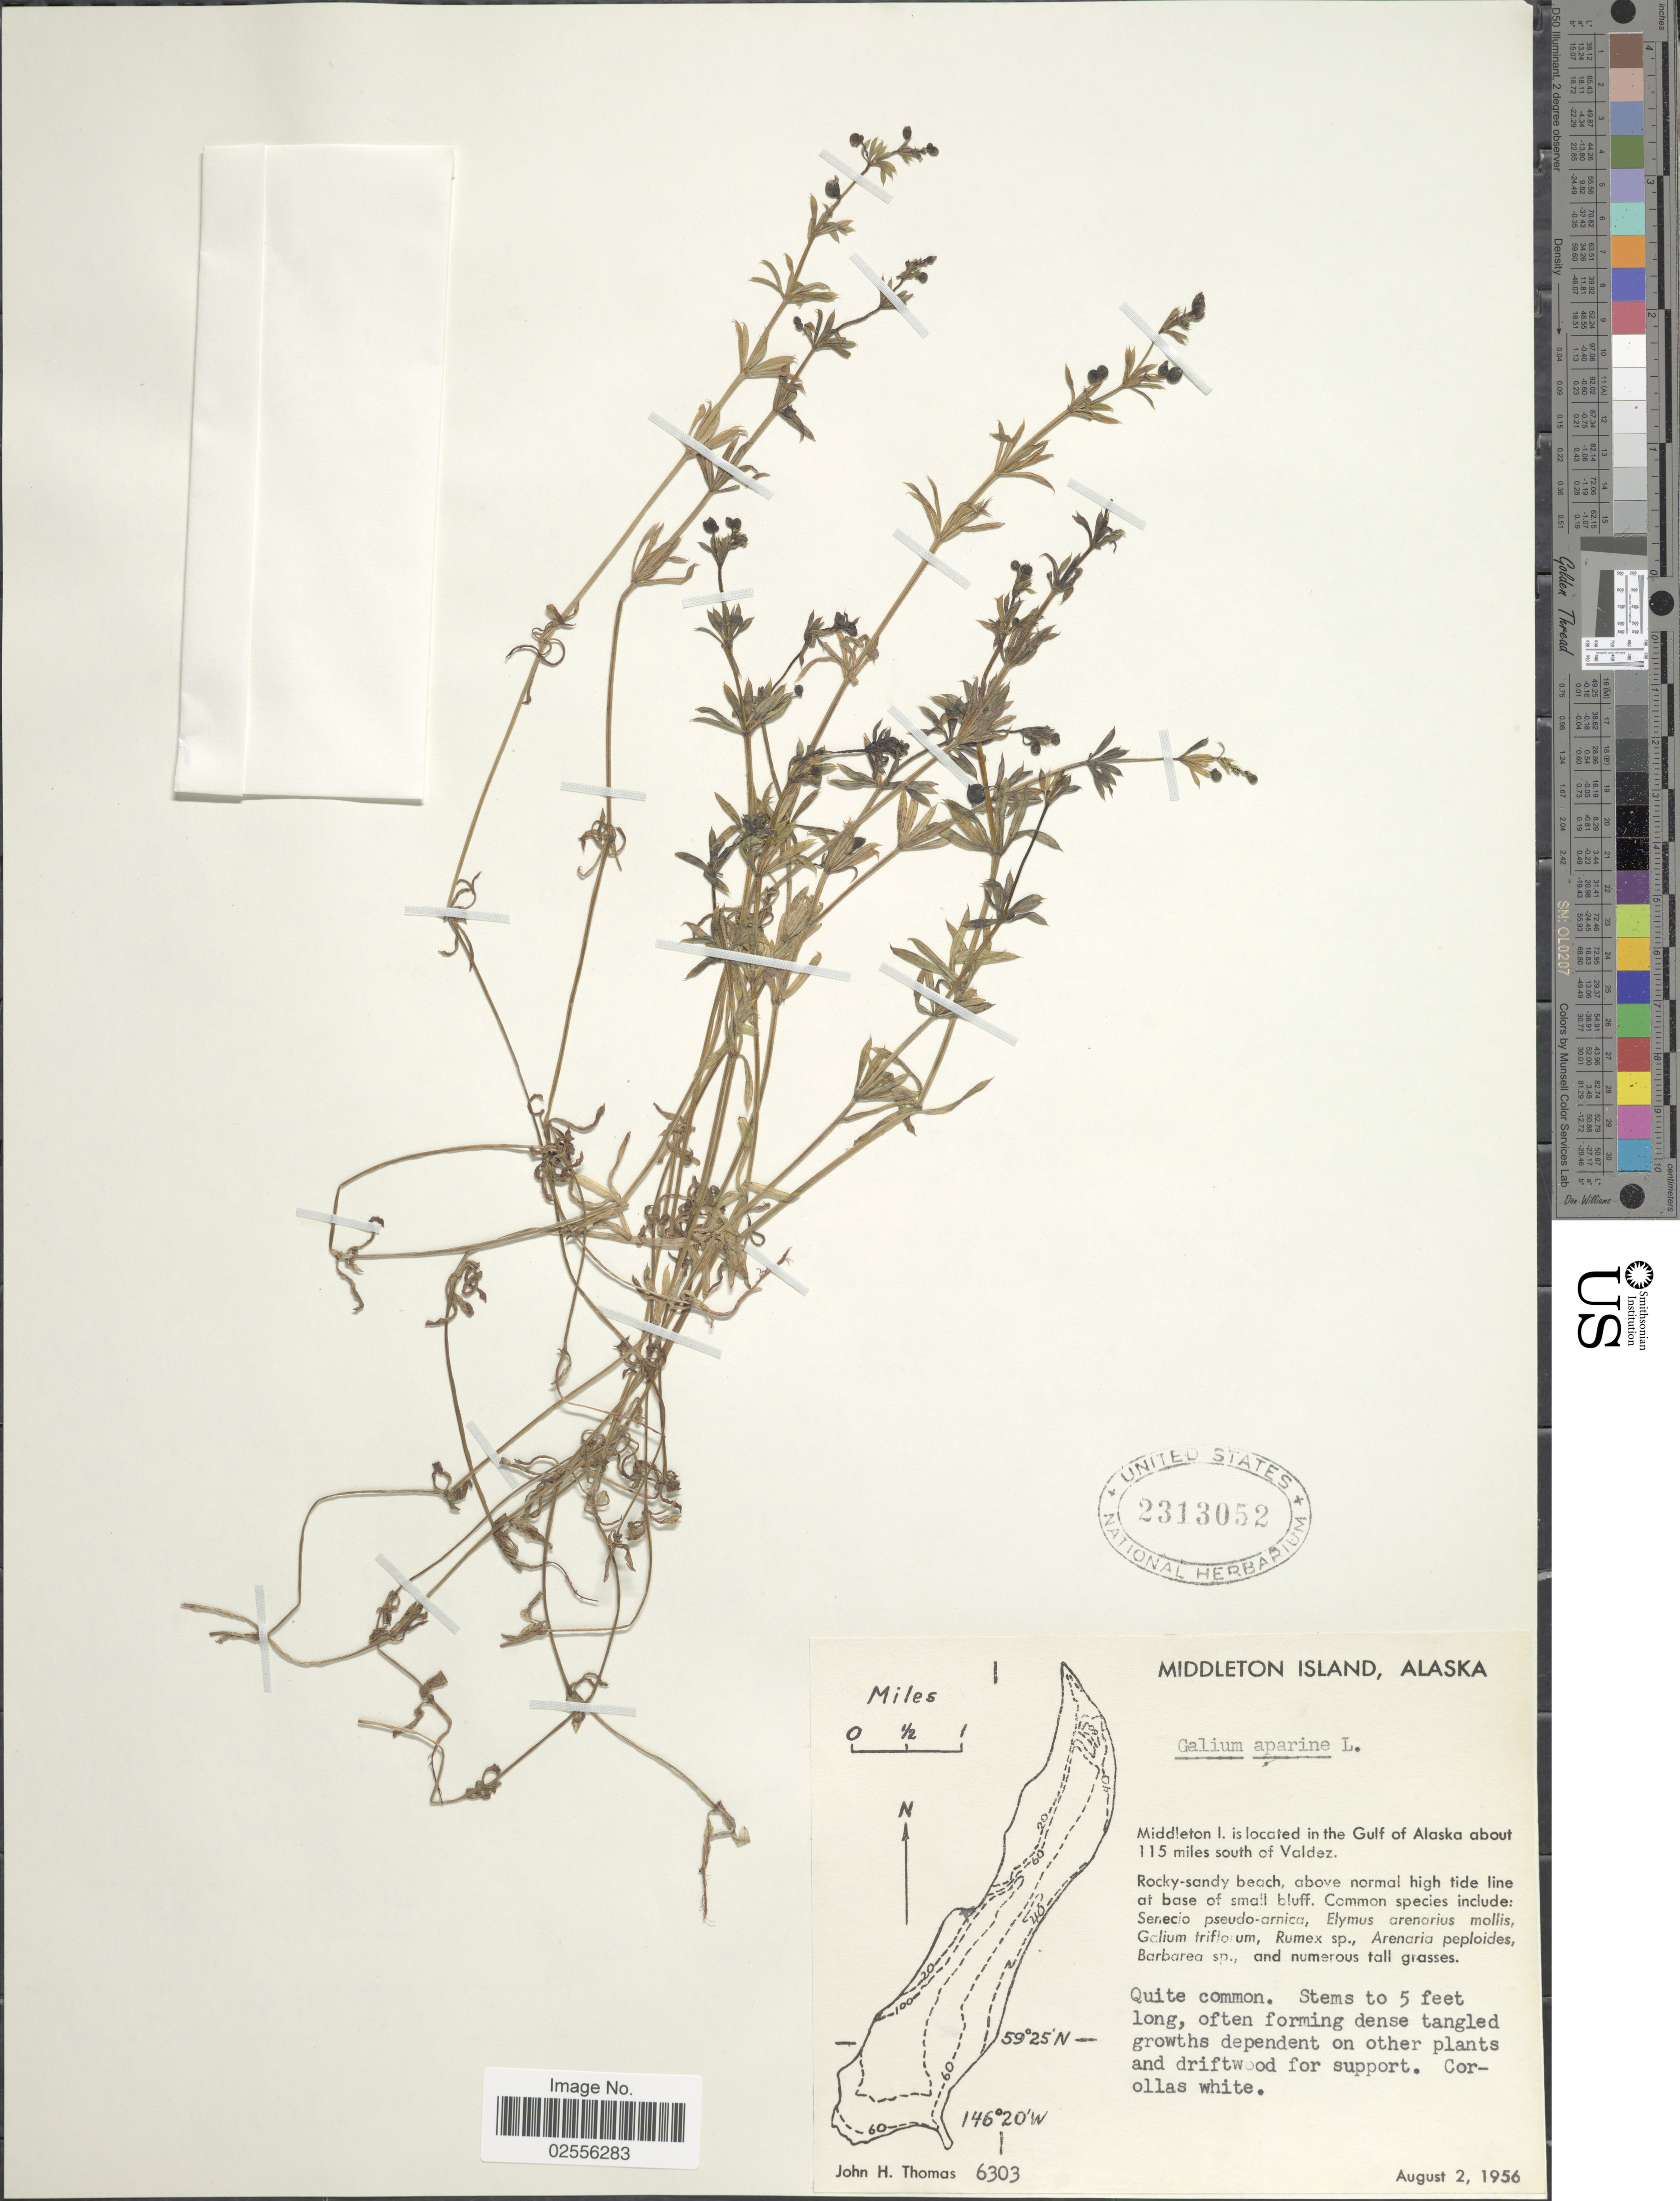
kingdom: Plantae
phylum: Tracheophyta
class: Magnoliopsida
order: Gentianales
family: Rubiaceae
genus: Galium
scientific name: Galium aparine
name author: L.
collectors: J. H. Thomas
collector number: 6303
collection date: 1956-08-02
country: United States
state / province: Alaska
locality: Middleton Island. Middleton I. is located in the Gulf of Alaska about 115 miles south of Valdez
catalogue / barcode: US 2313052